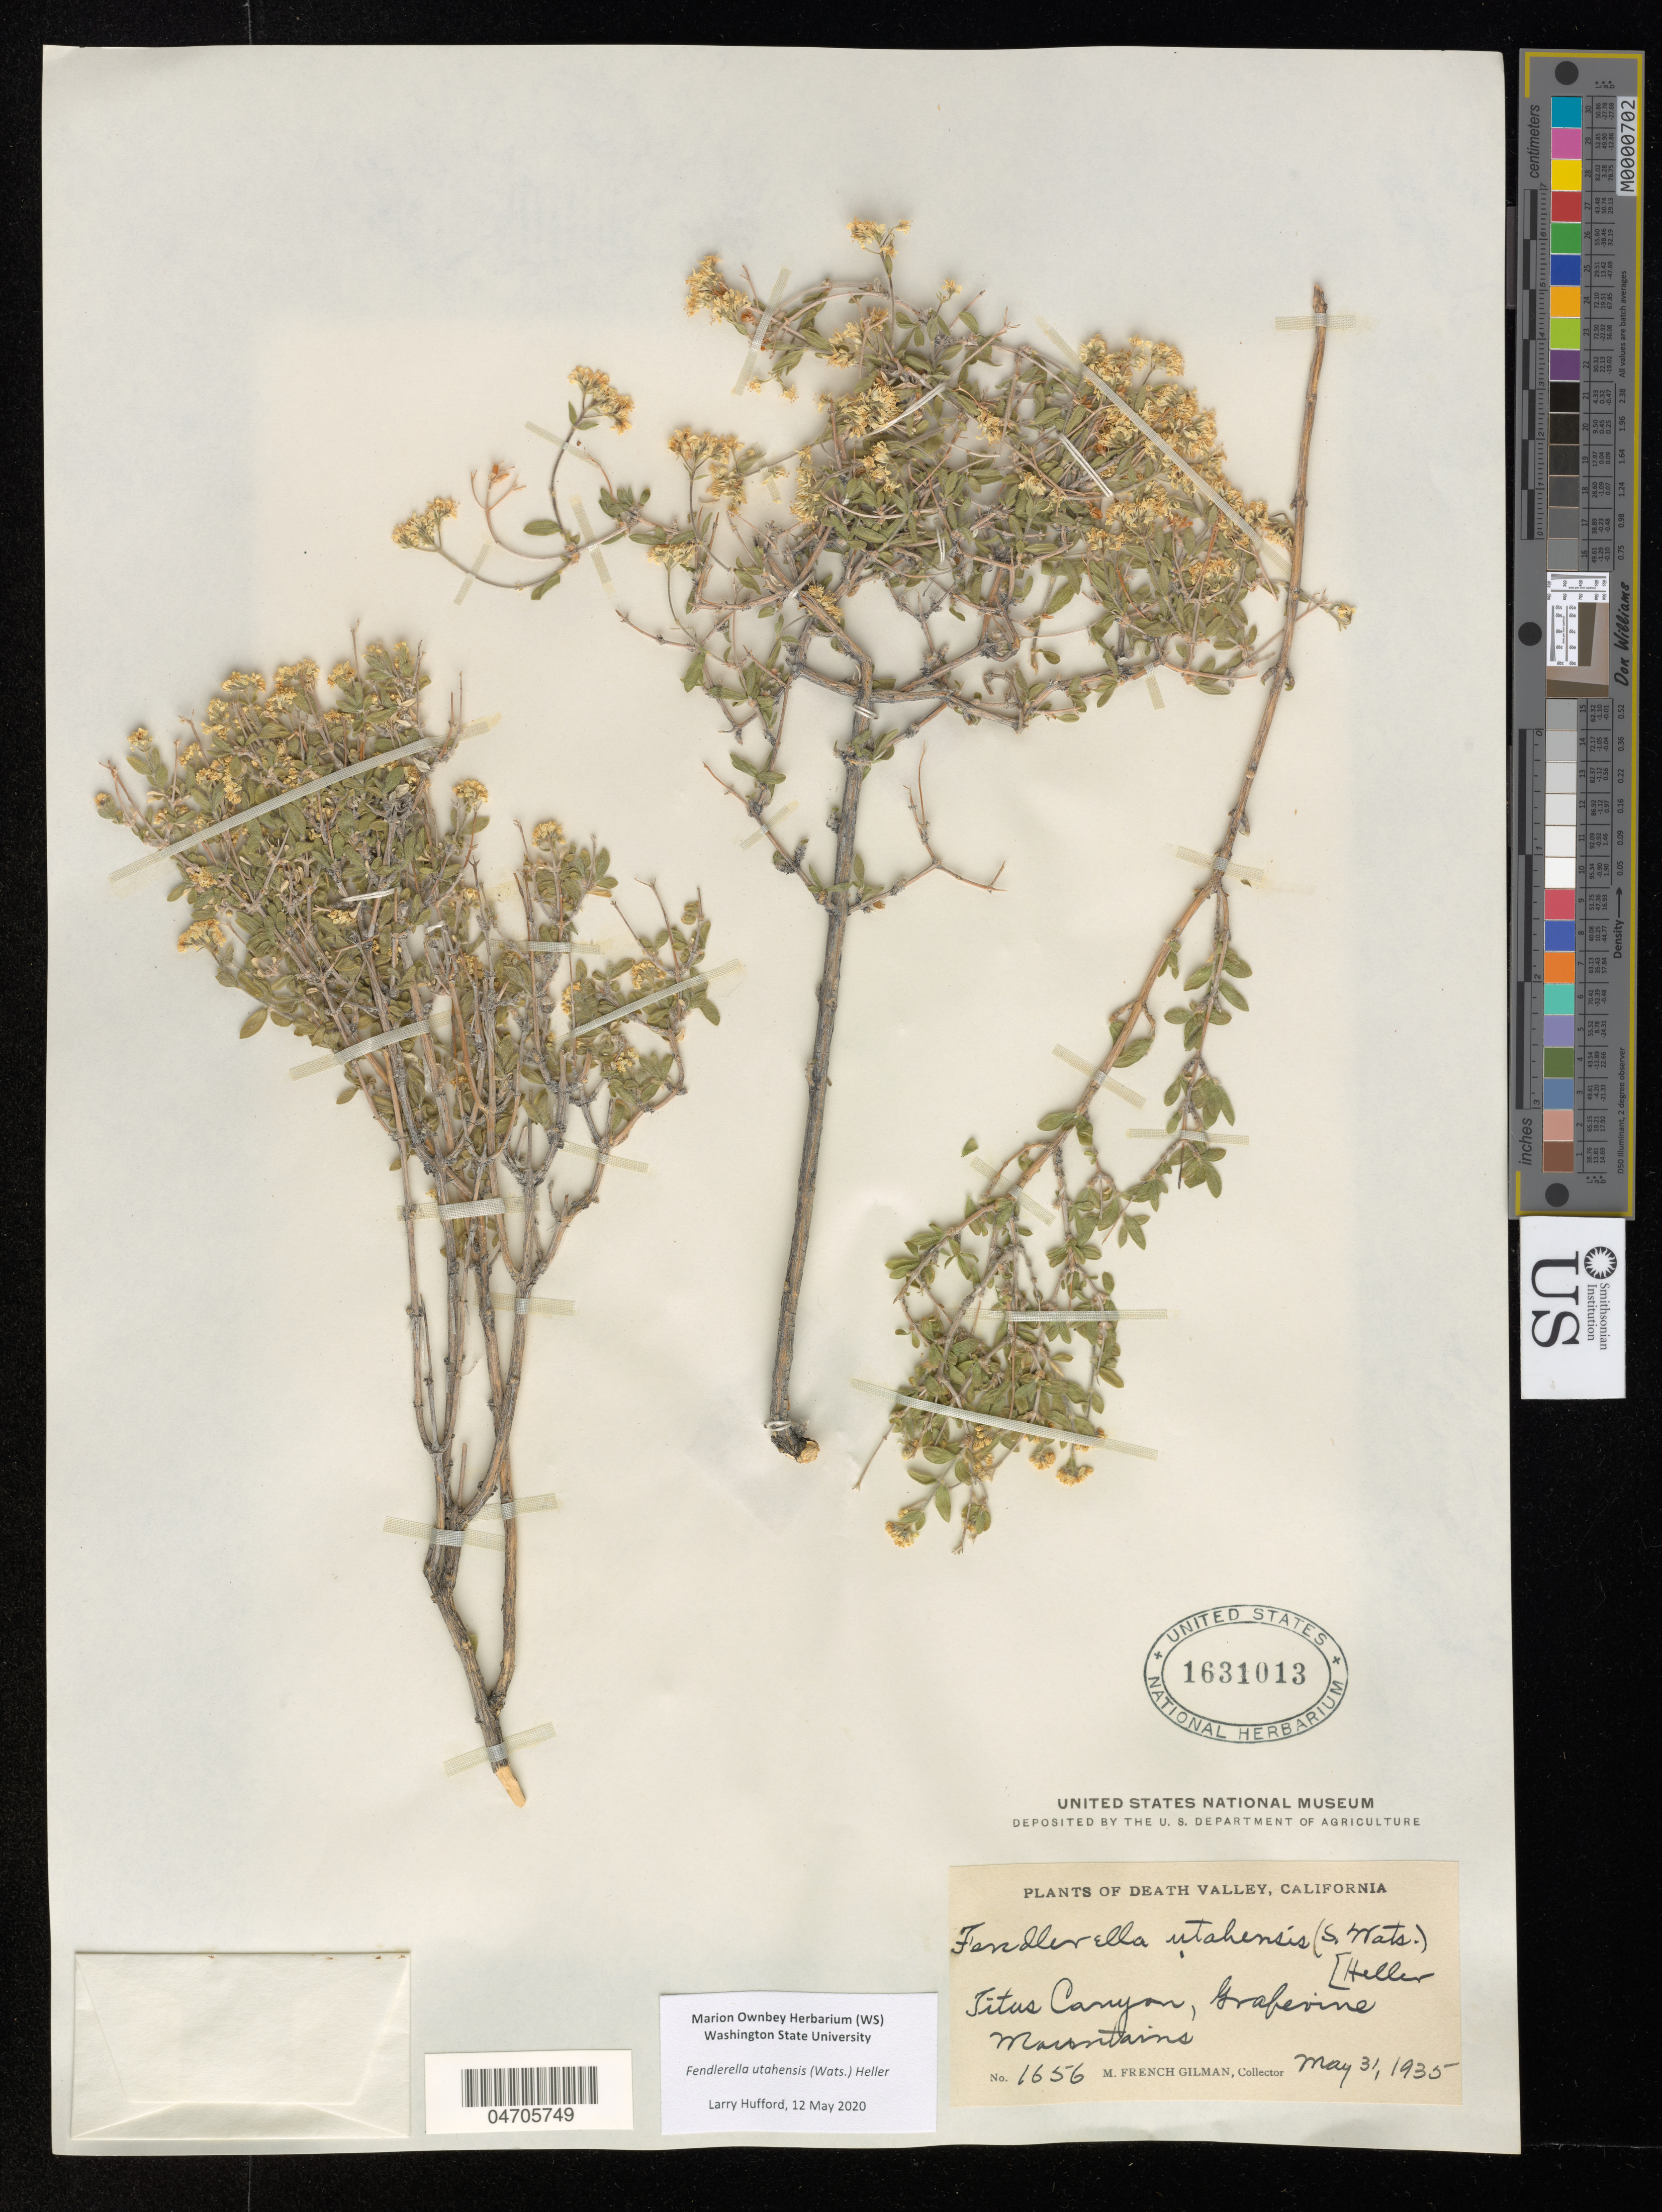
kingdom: Plantae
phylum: Tracheophyta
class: Magnoliopsida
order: Cornales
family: Hydrangeaceae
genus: Fendlerella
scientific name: Fendlerella utahensis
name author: (S. Watson) A. Heller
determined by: Hufford, L.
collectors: M. F. Gilman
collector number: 1656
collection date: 1935-05-31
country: United States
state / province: California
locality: Death Valley. Titus Canyon, Grapevine Mountains.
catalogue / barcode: US 1631013